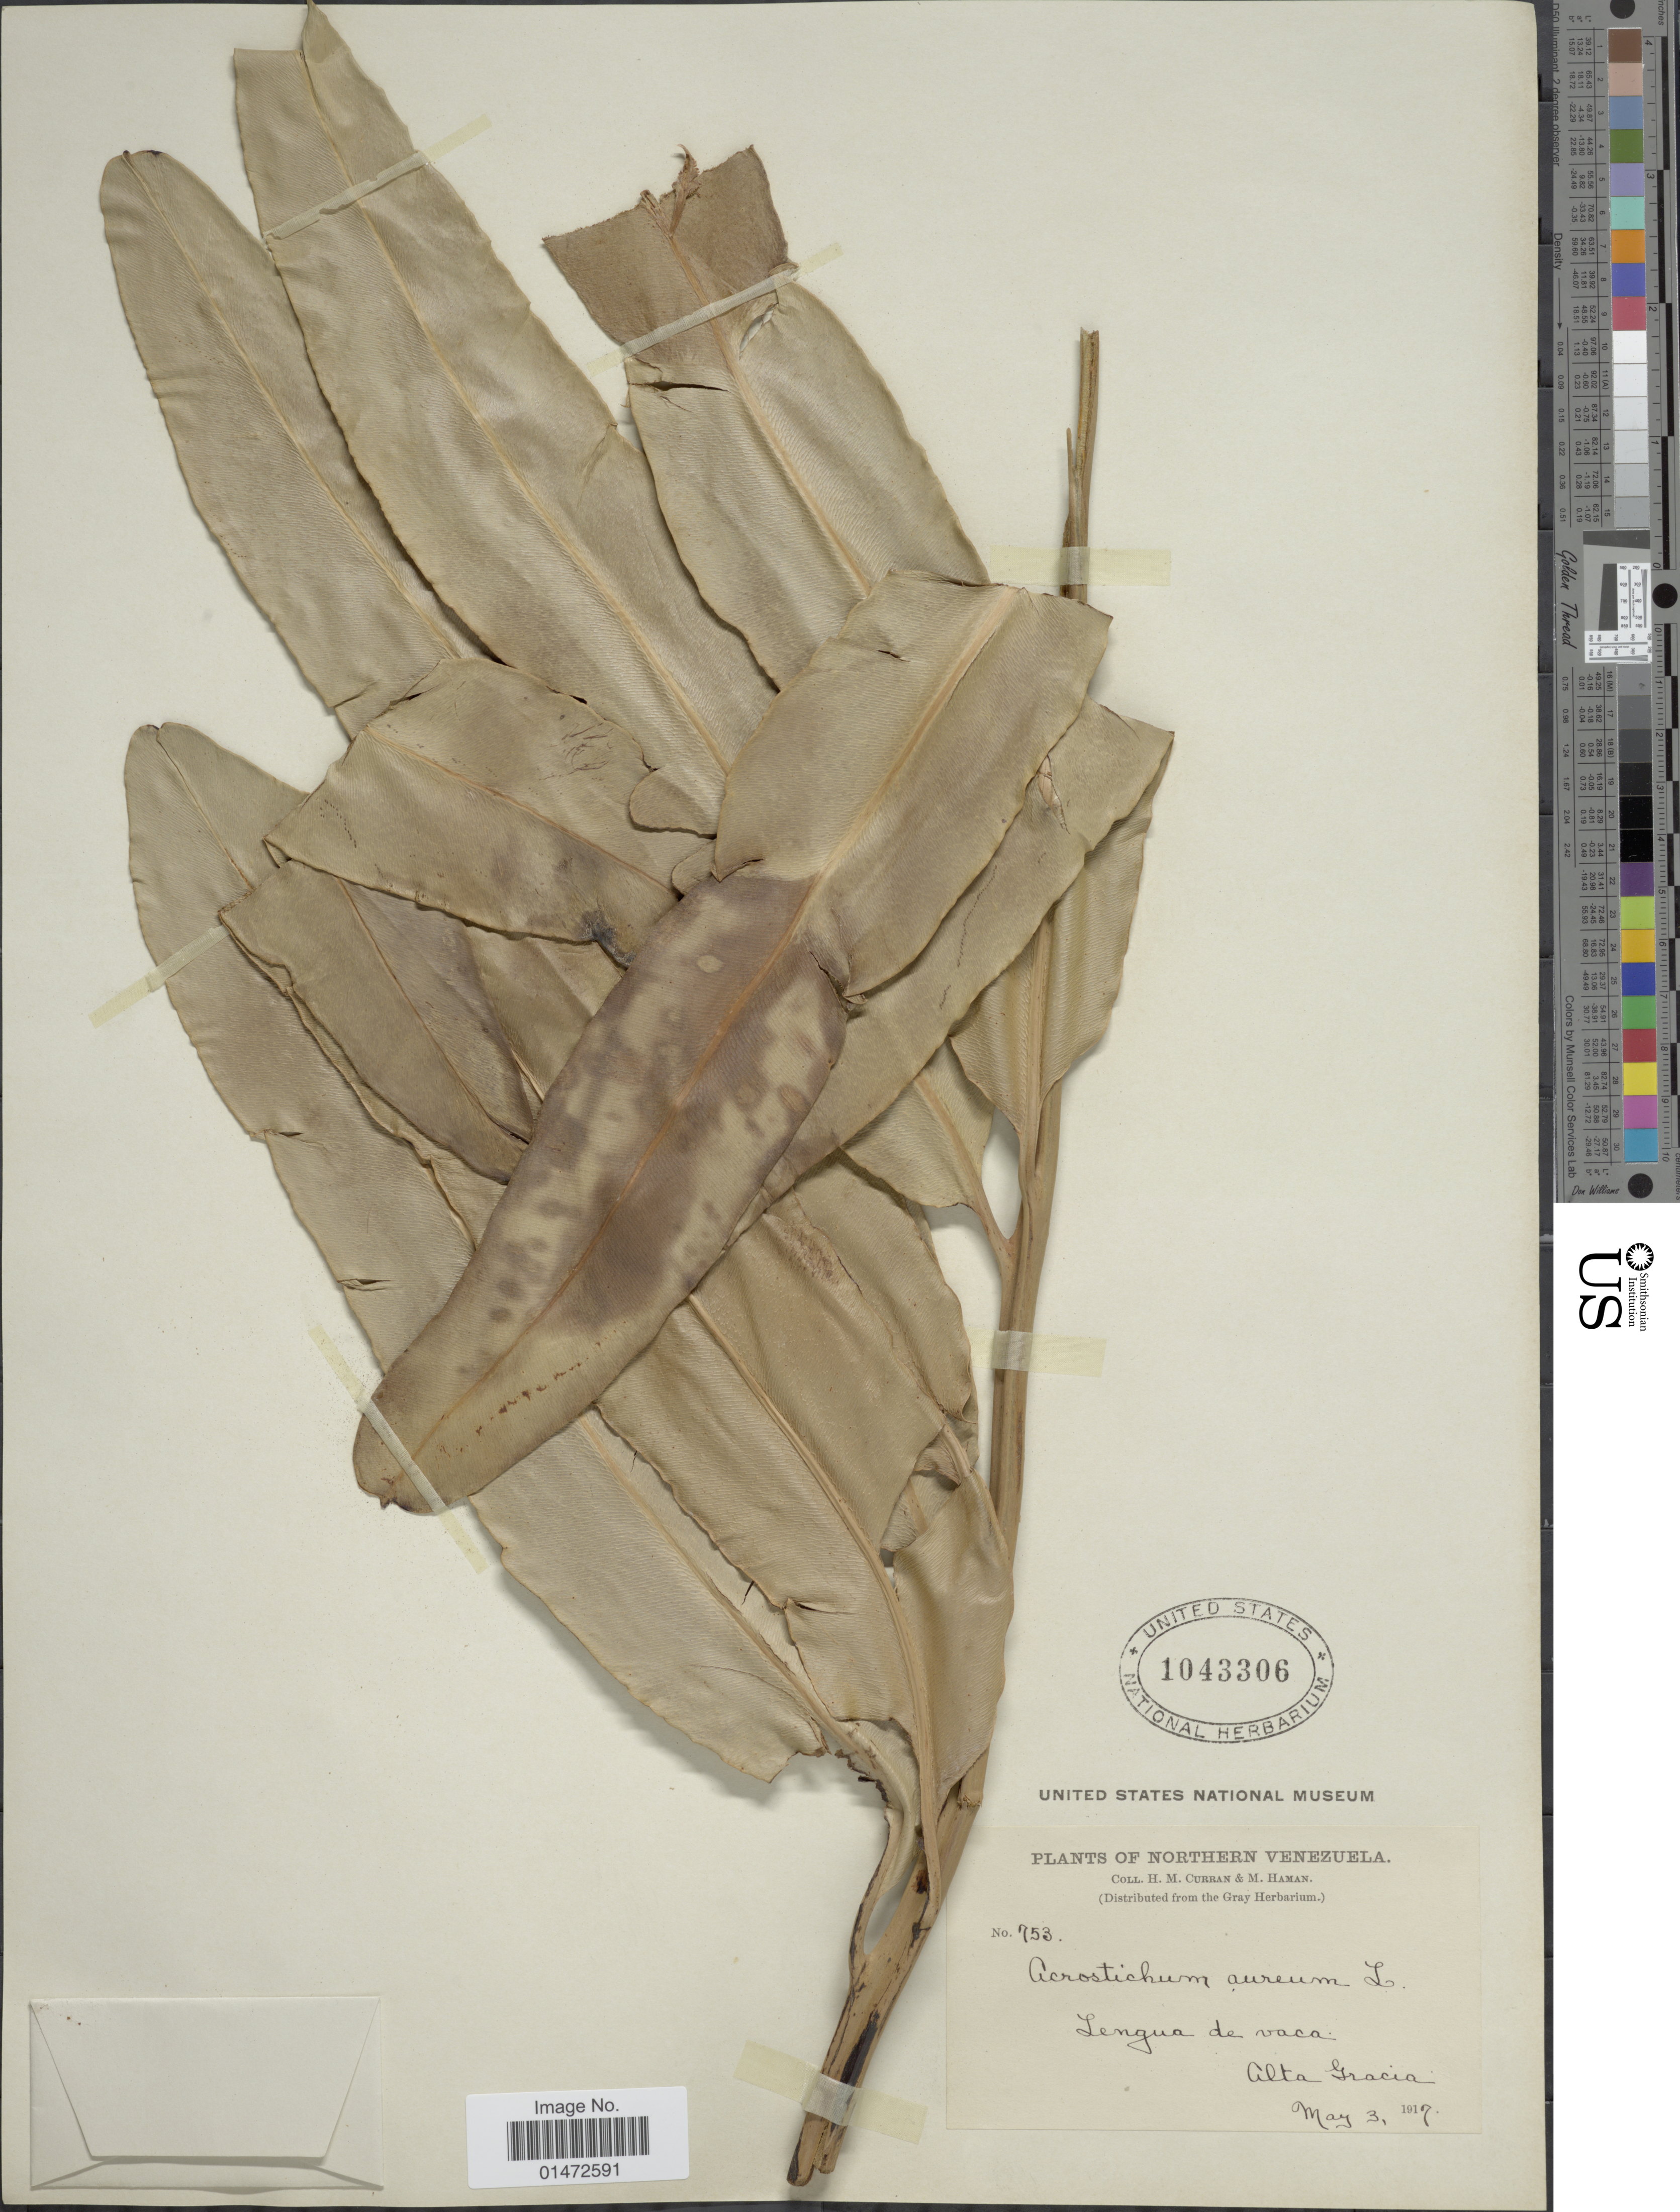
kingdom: Plantae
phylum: Tracheophyta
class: Polypodiopsida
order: Polypodiales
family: Pteridaceae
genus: Acrostichum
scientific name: Acrostichum aureum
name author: L.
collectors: H. M. Curran & M. Haman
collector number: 753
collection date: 1917-05-03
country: Venezuela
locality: Northern Venezuela. Lengua de vaca. Alta Gracia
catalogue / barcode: US 1043306